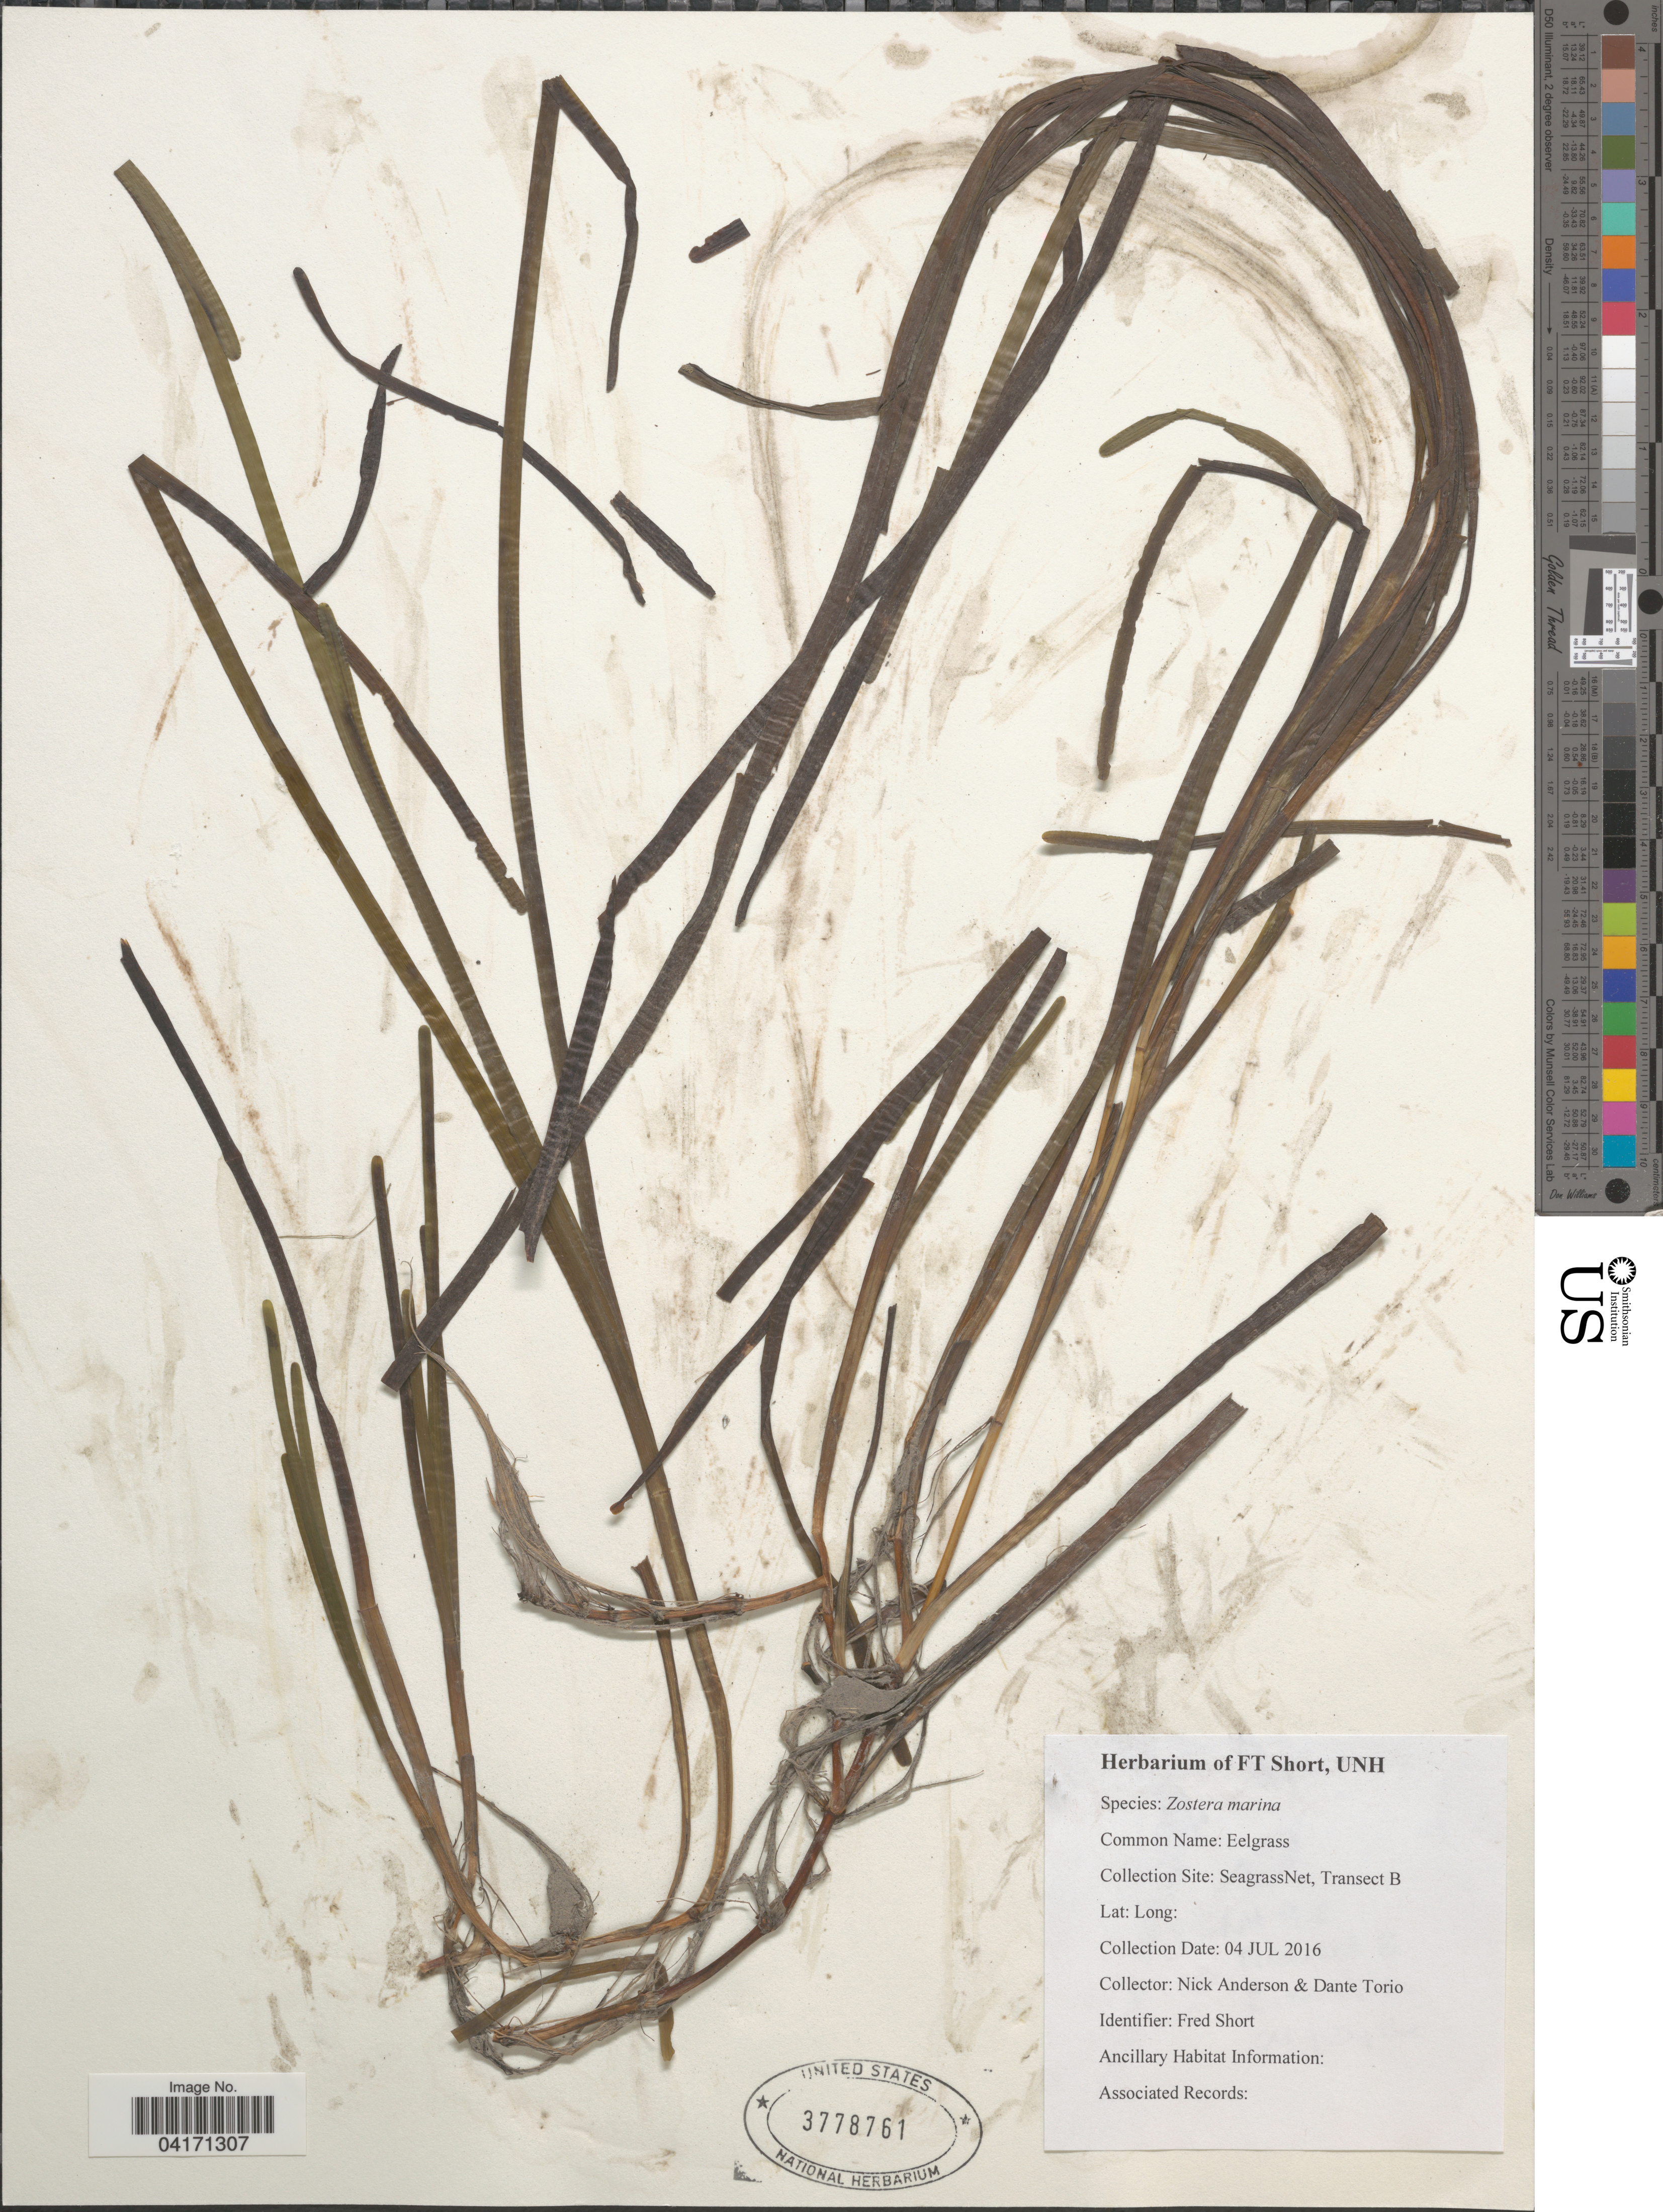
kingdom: Plantae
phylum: Tracheophyta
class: Liliopsida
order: Alismatales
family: Zosteraceae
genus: Zostera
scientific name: Zostera marina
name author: L.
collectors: N. Anderson & D. Torio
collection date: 2016-07-04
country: United States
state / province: New Hampshire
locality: SeagrassNet, Transect B.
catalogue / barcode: US 3778761